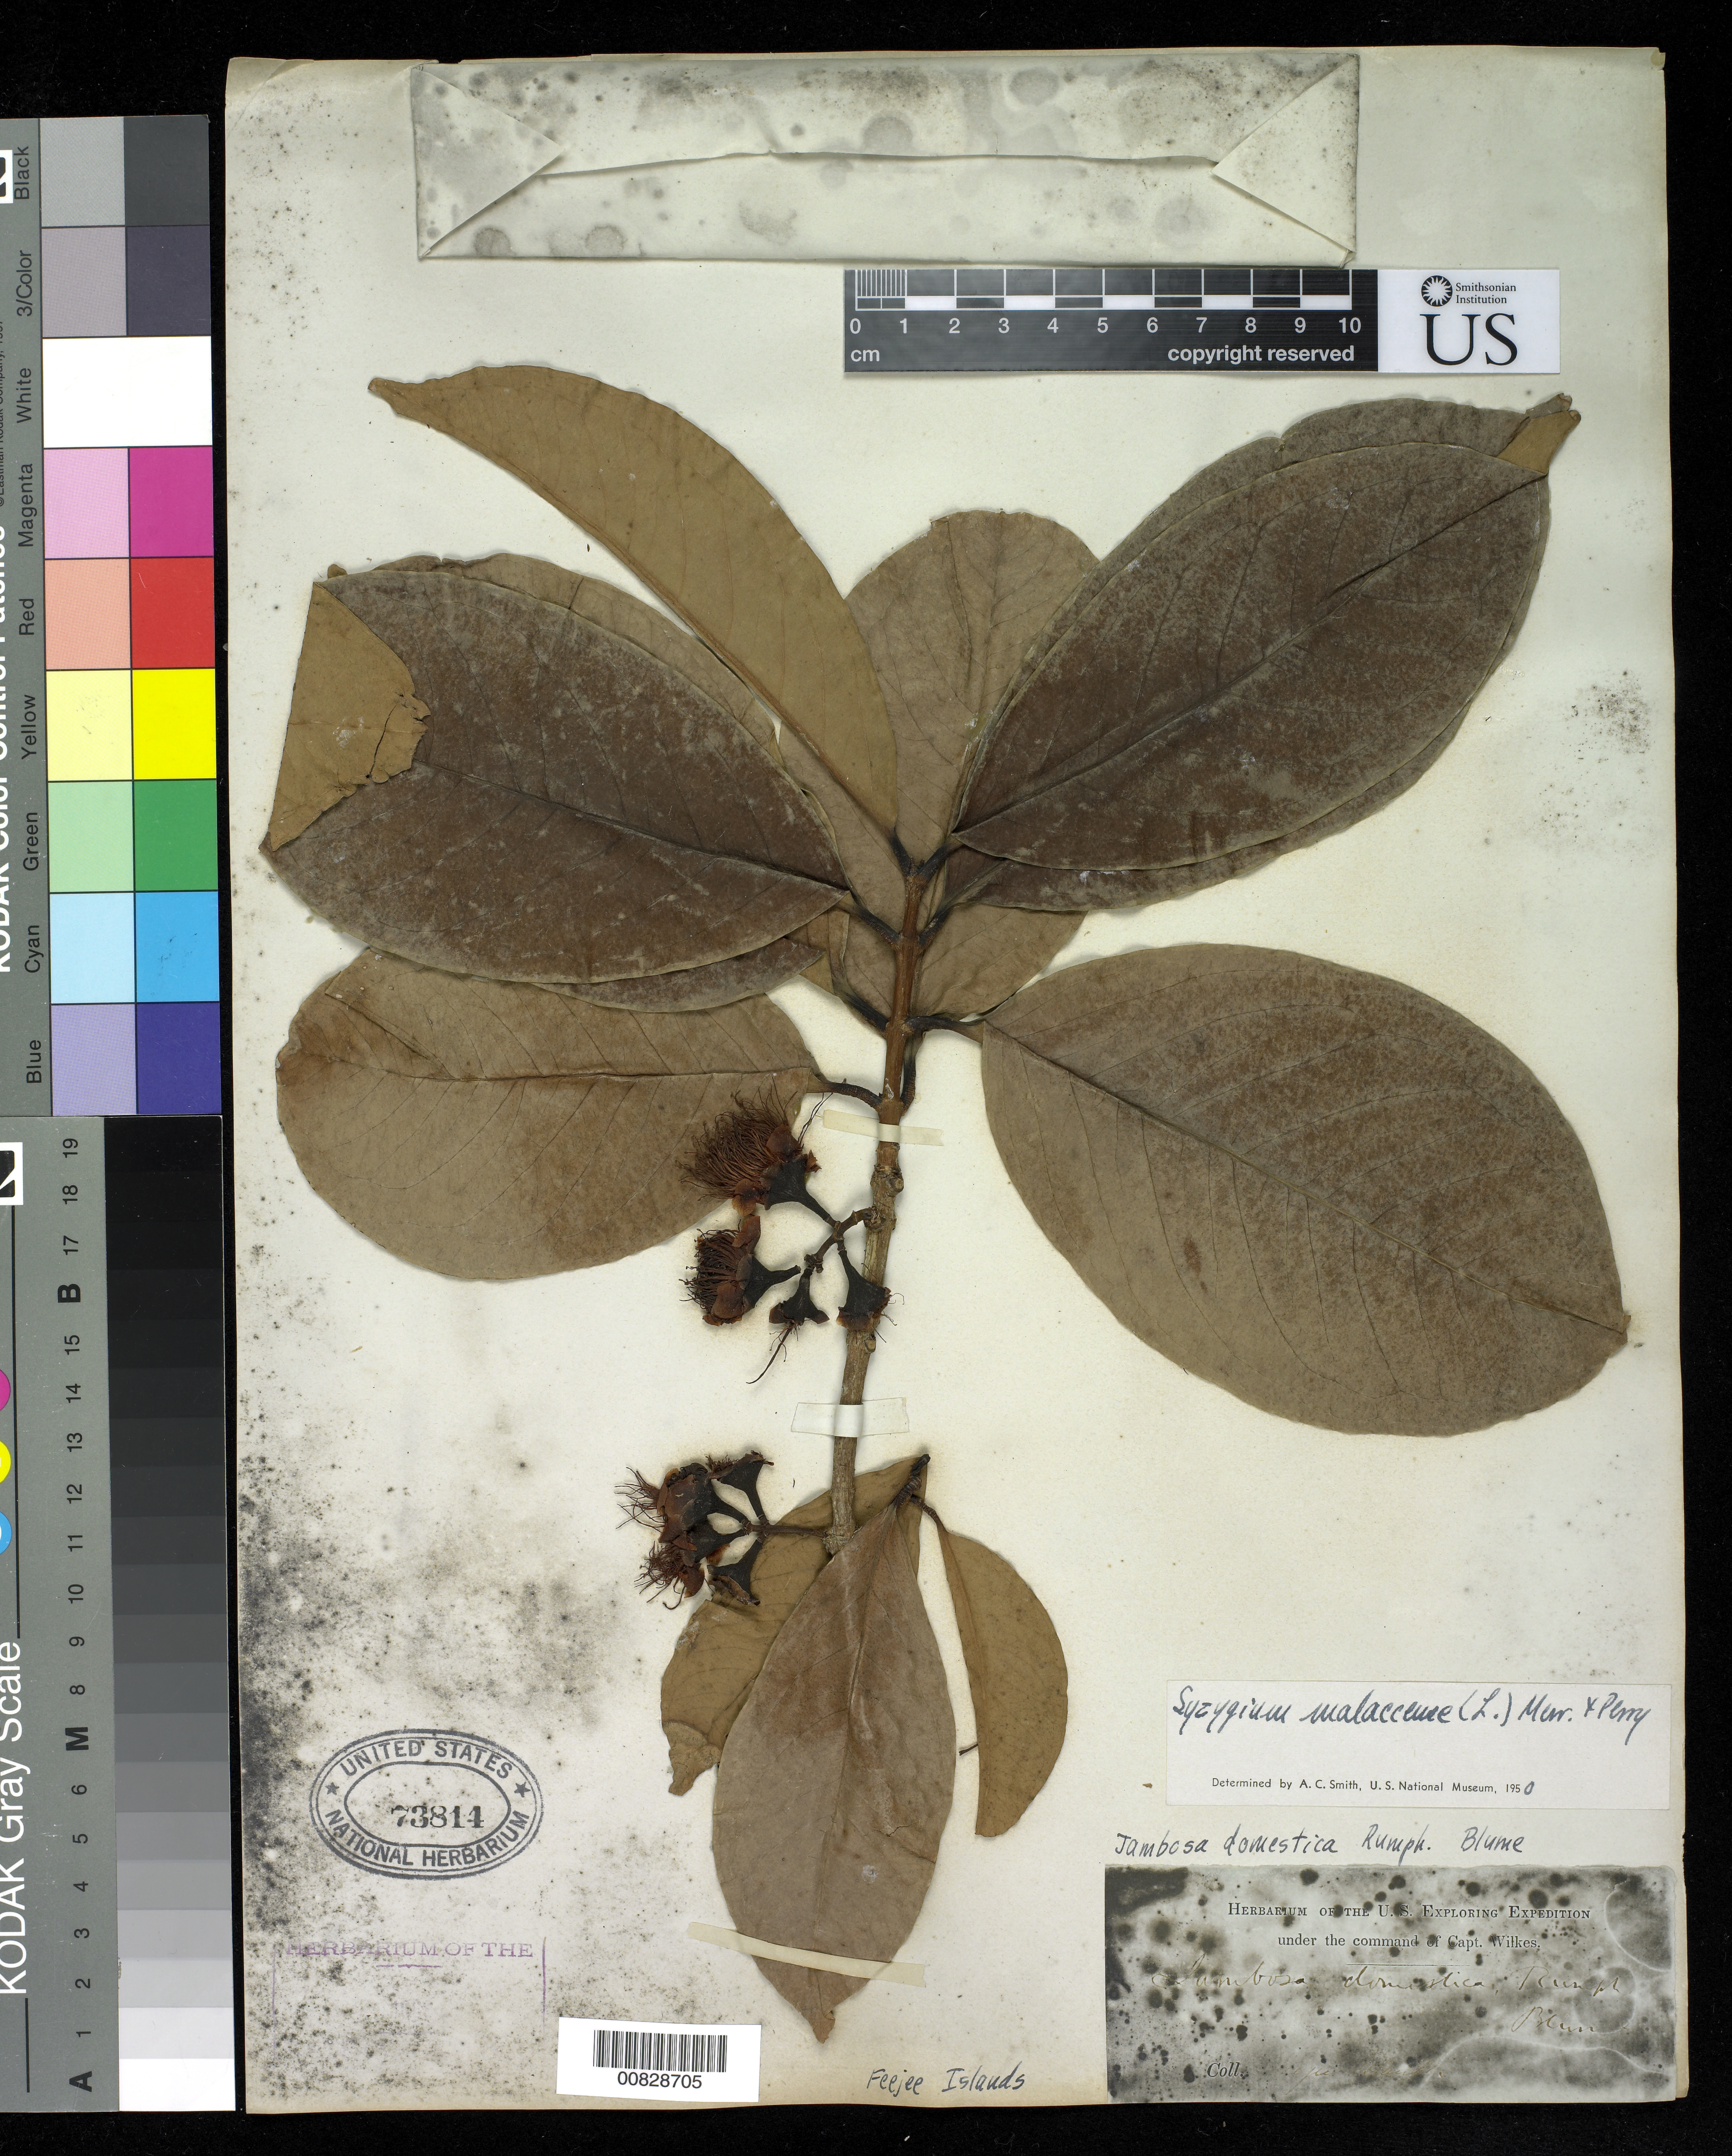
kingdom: Plantae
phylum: Tracheophyta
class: Magnoliopsida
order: Myrtales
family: Myrtaceae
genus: Syzygium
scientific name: Syzygium malaccense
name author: (L.) Merr. & L.M. Perry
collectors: Wilkes Explor. Exped.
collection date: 1838/1842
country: Fiji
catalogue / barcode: US 73814